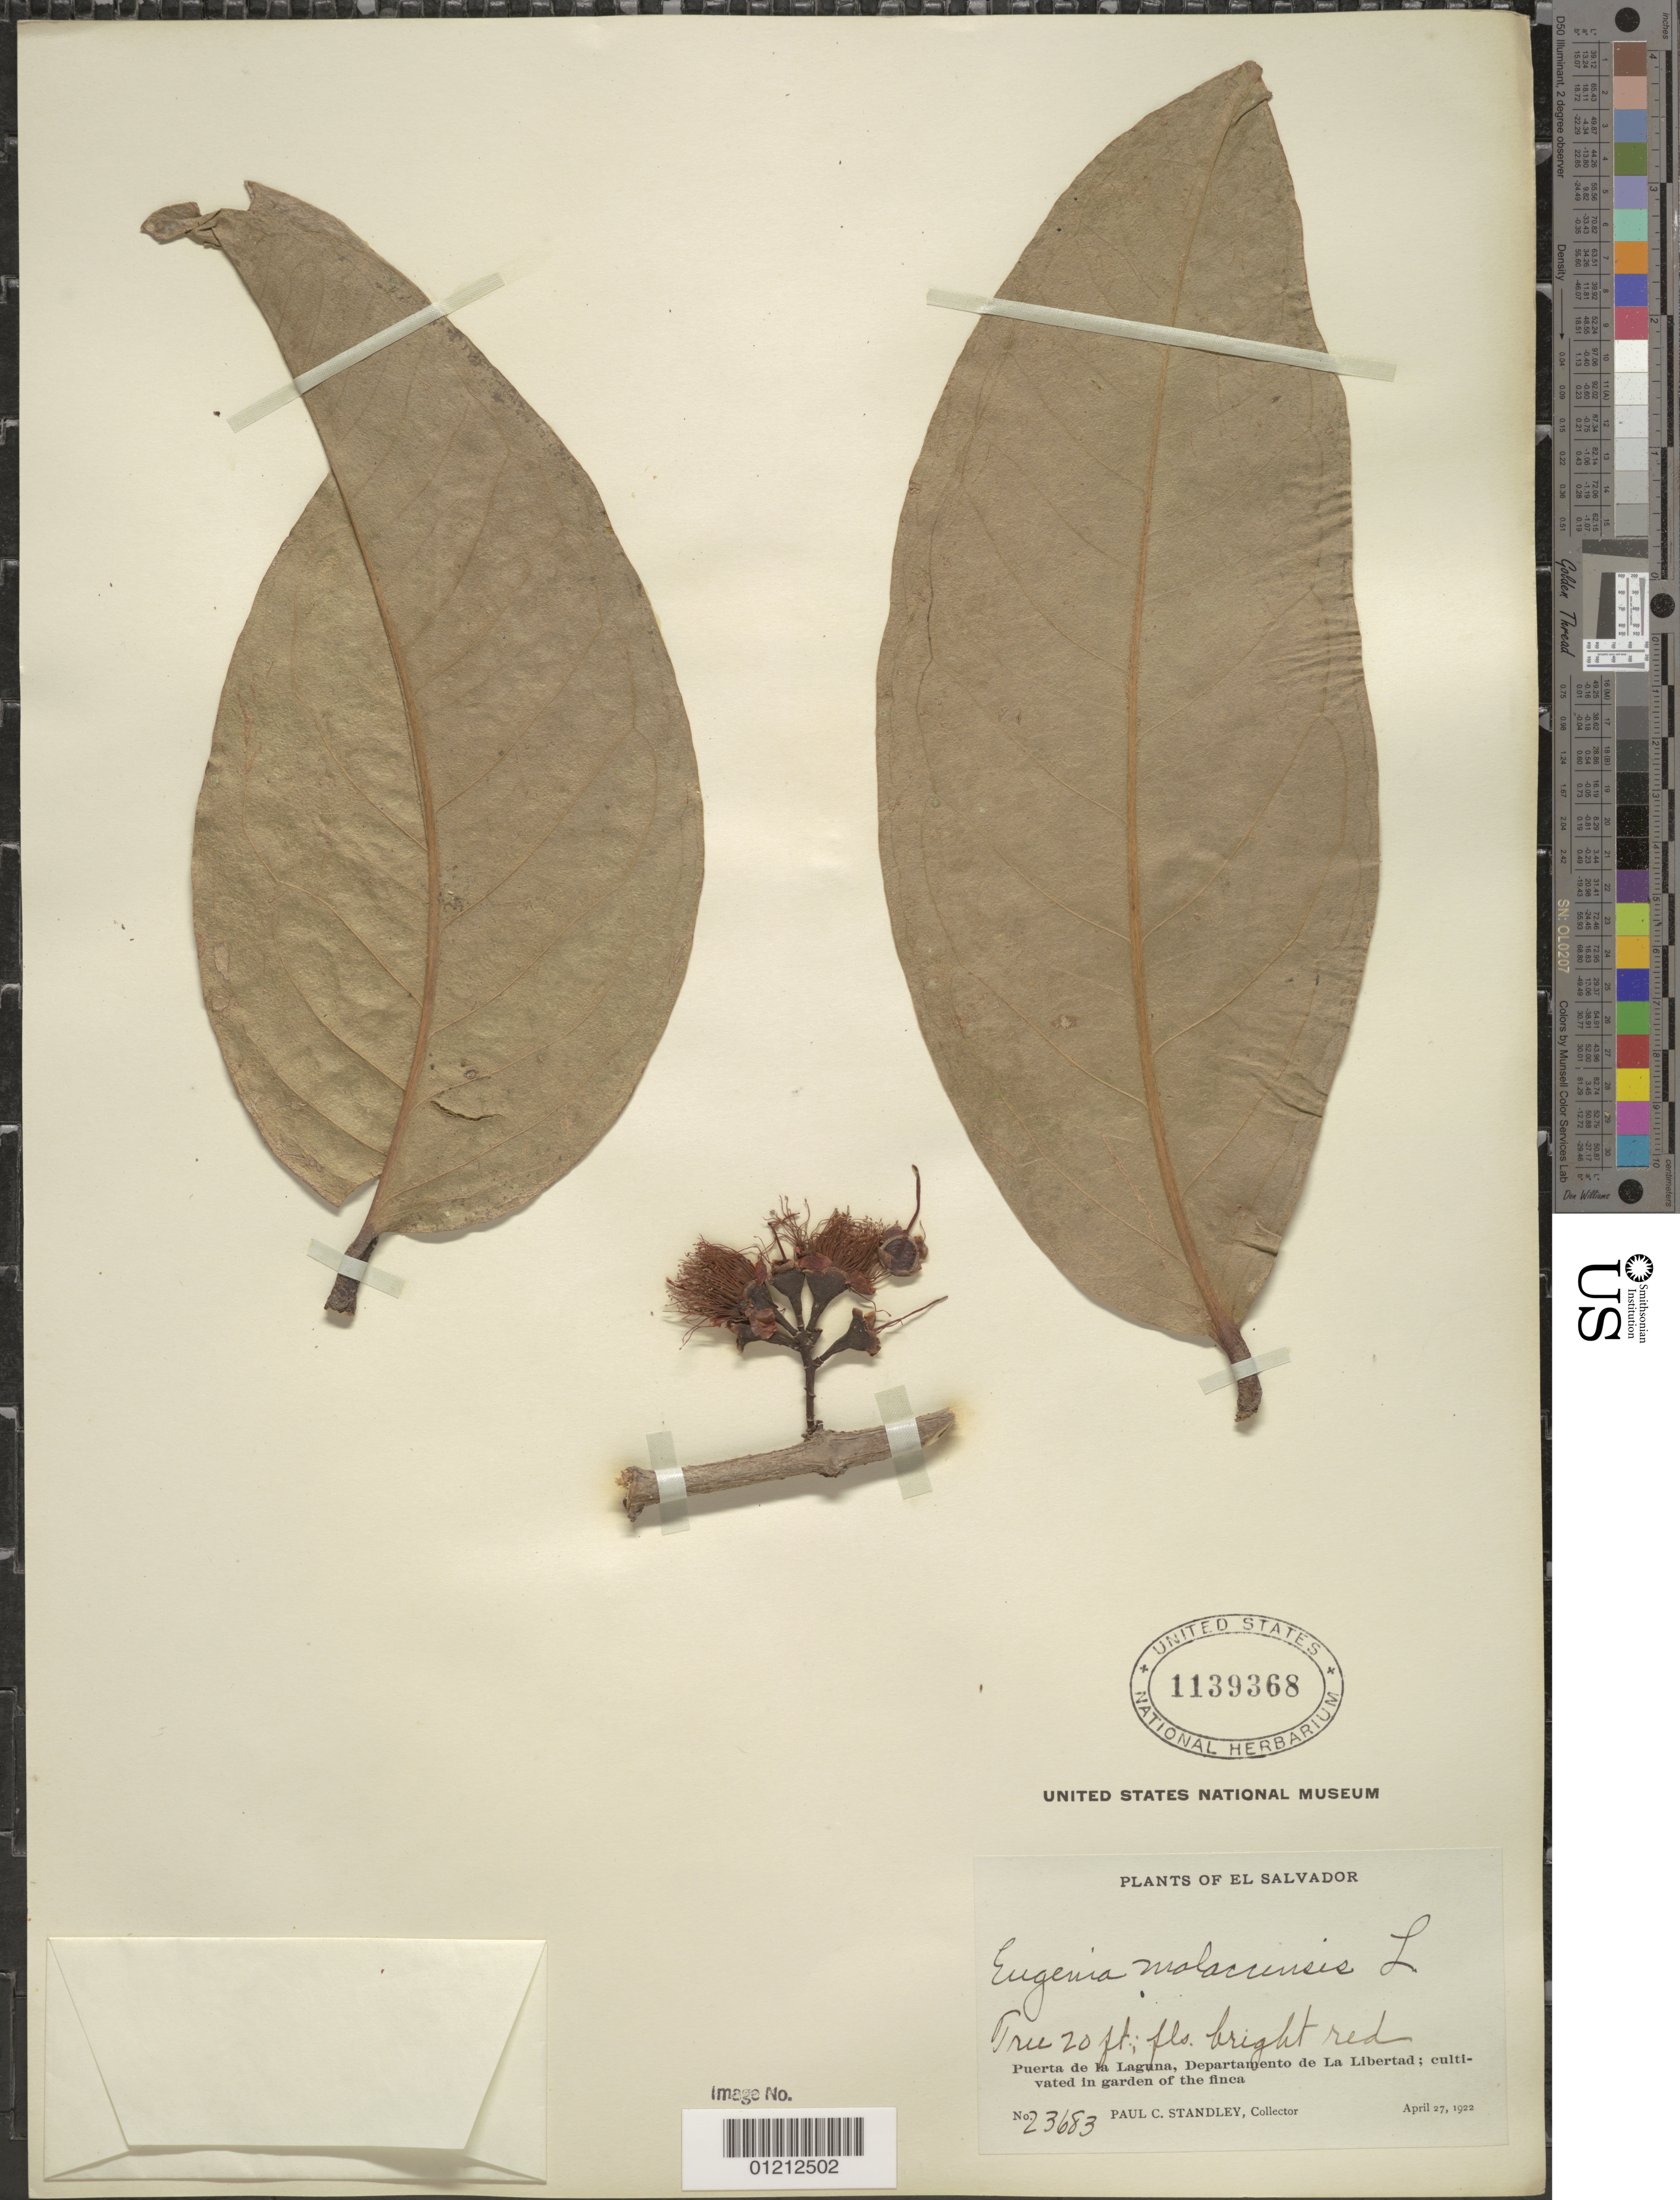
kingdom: Plantae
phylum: Tracheophyta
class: Magnoliopsida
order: Myrtales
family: Myrtaceae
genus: Eugenia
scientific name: Eugenia malaccensis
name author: L.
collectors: P. C. Standley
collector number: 23683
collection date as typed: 27 Apr 1922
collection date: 1922-04-27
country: El Salvador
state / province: La Libertad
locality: Puerta de La Laguna.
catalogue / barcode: US 1139368